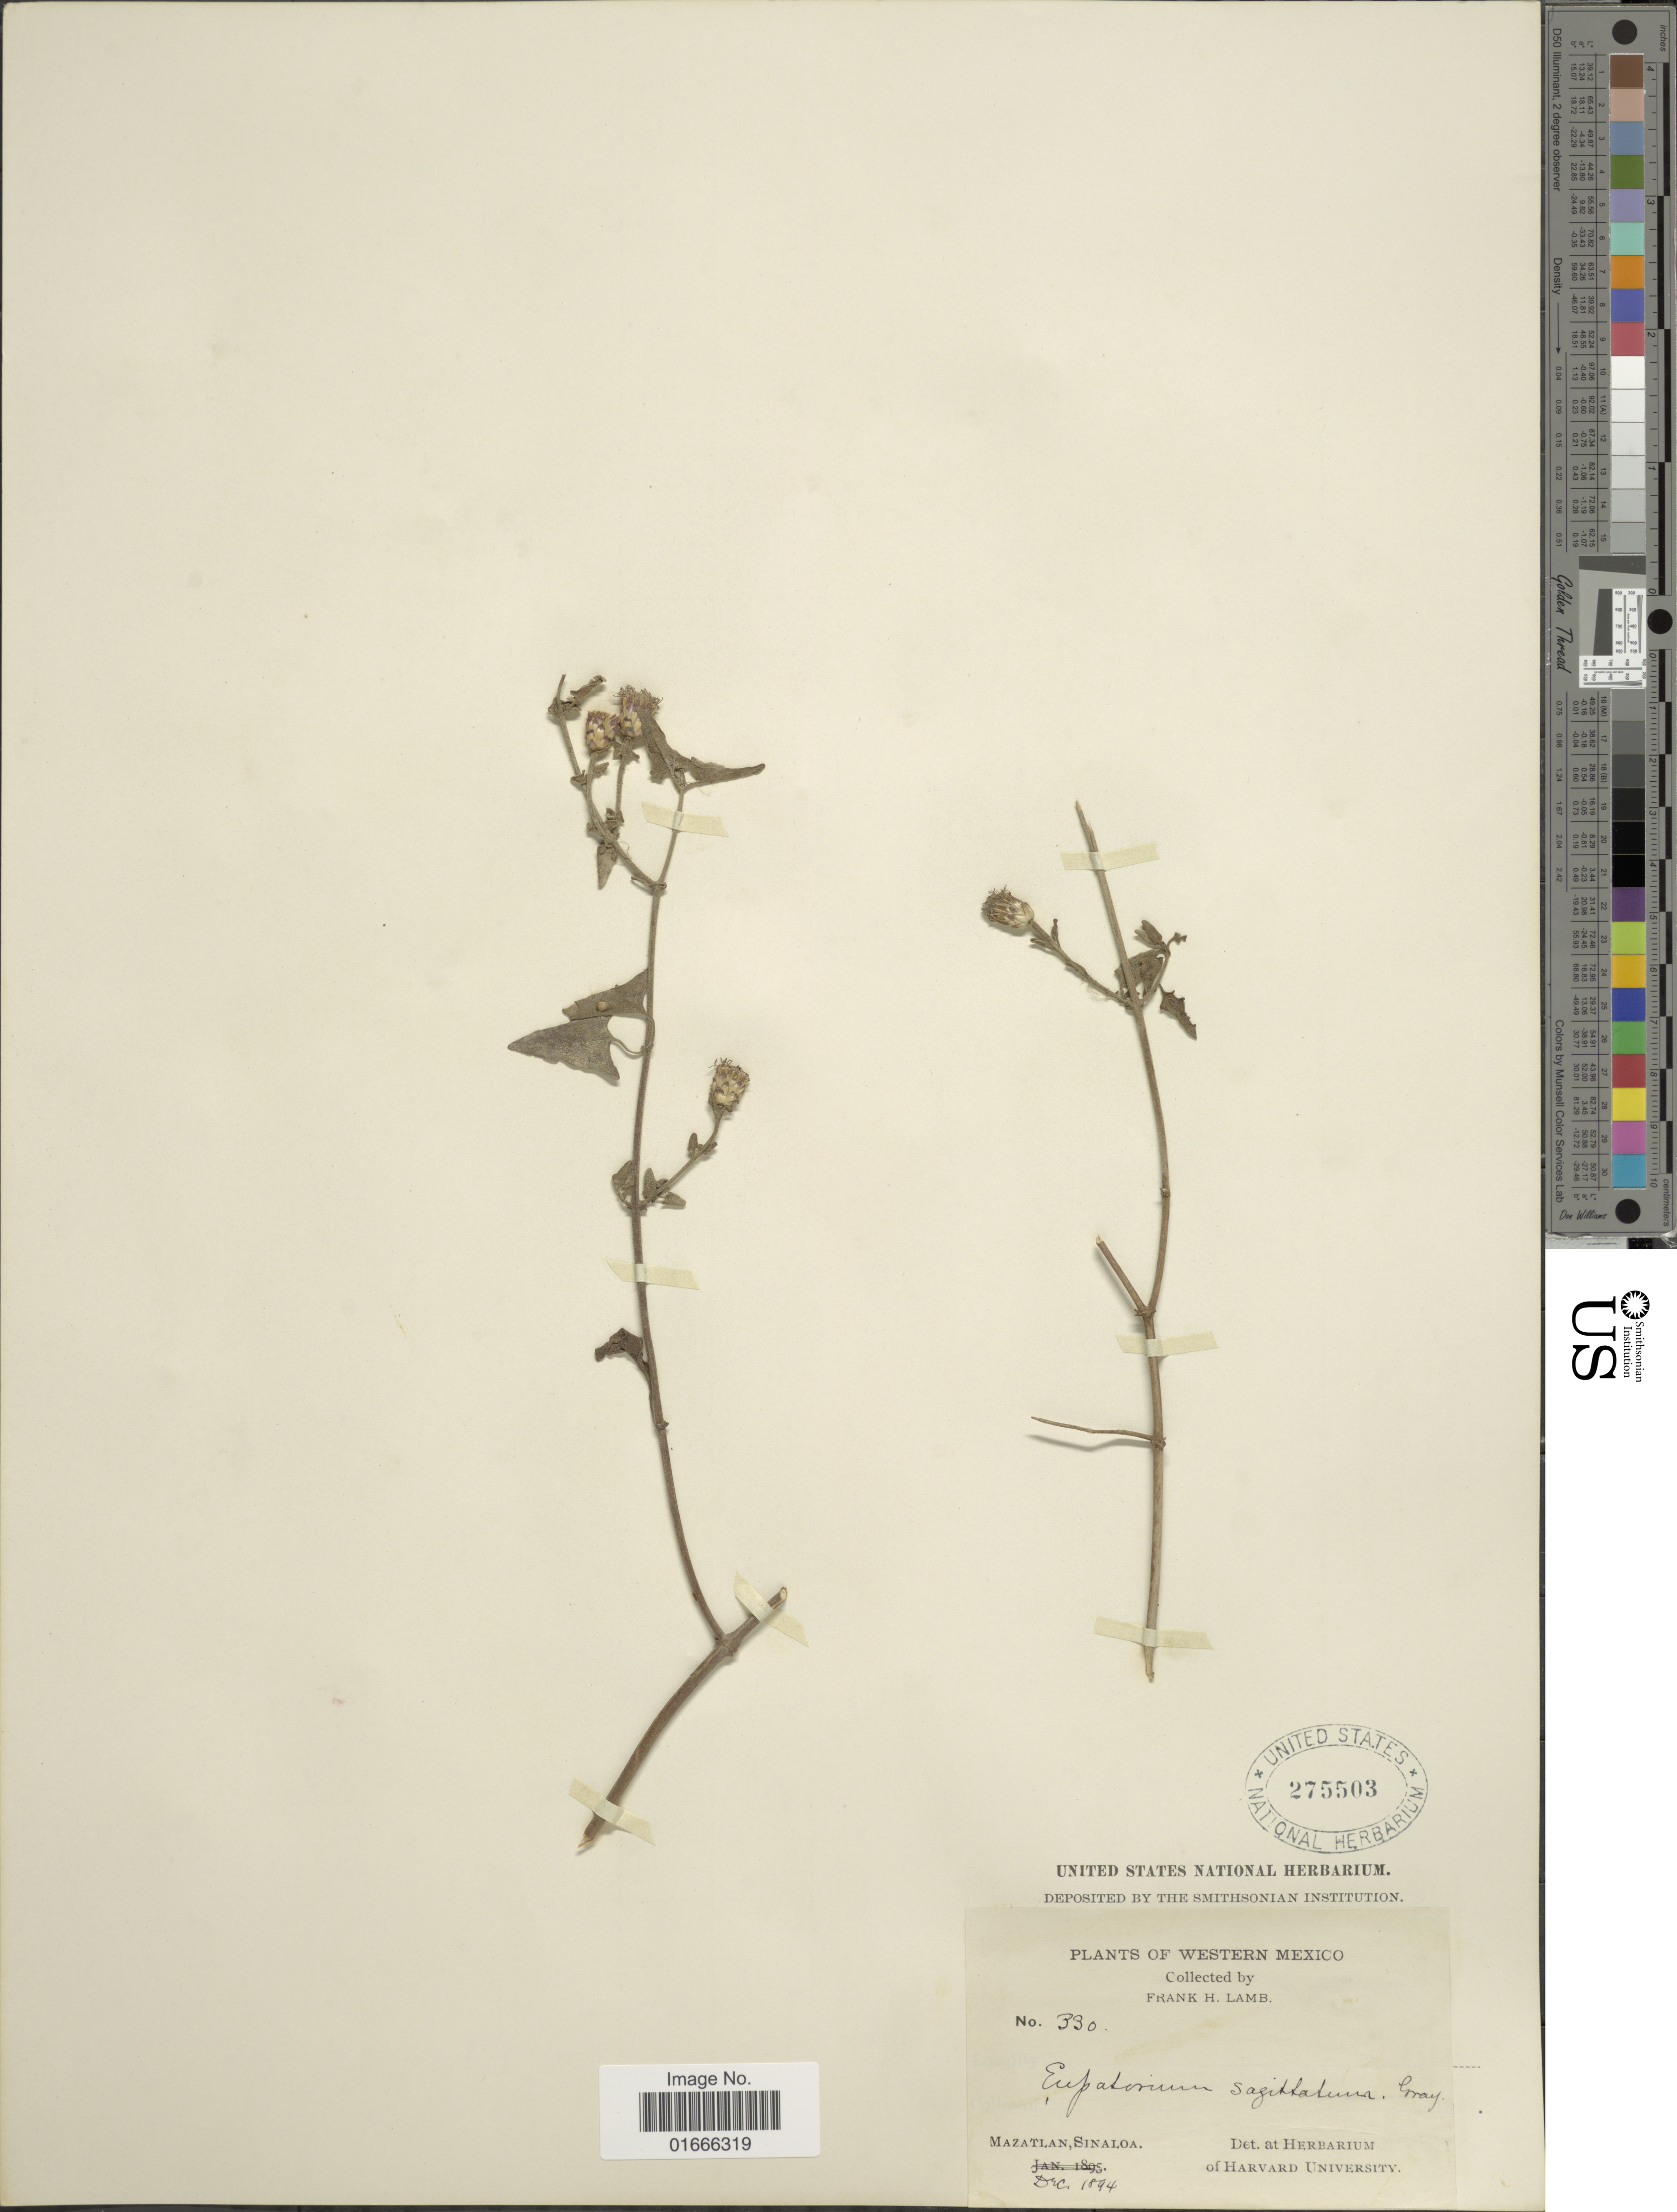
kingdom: Plantae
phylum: Tracheophyta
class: Magnoliopsida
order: Asterales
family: Asteraceae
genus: Chromolaena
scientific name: Chromolaena sagittata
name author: (A. Gray) R.M. King & H. Rob.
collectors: F. H. Lamb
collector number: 330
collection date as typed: Dec 1894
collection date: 1894-12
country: Mexico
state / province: Sinaloa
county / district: Mazatlán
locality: Mazatlán.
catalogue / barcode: US 275503